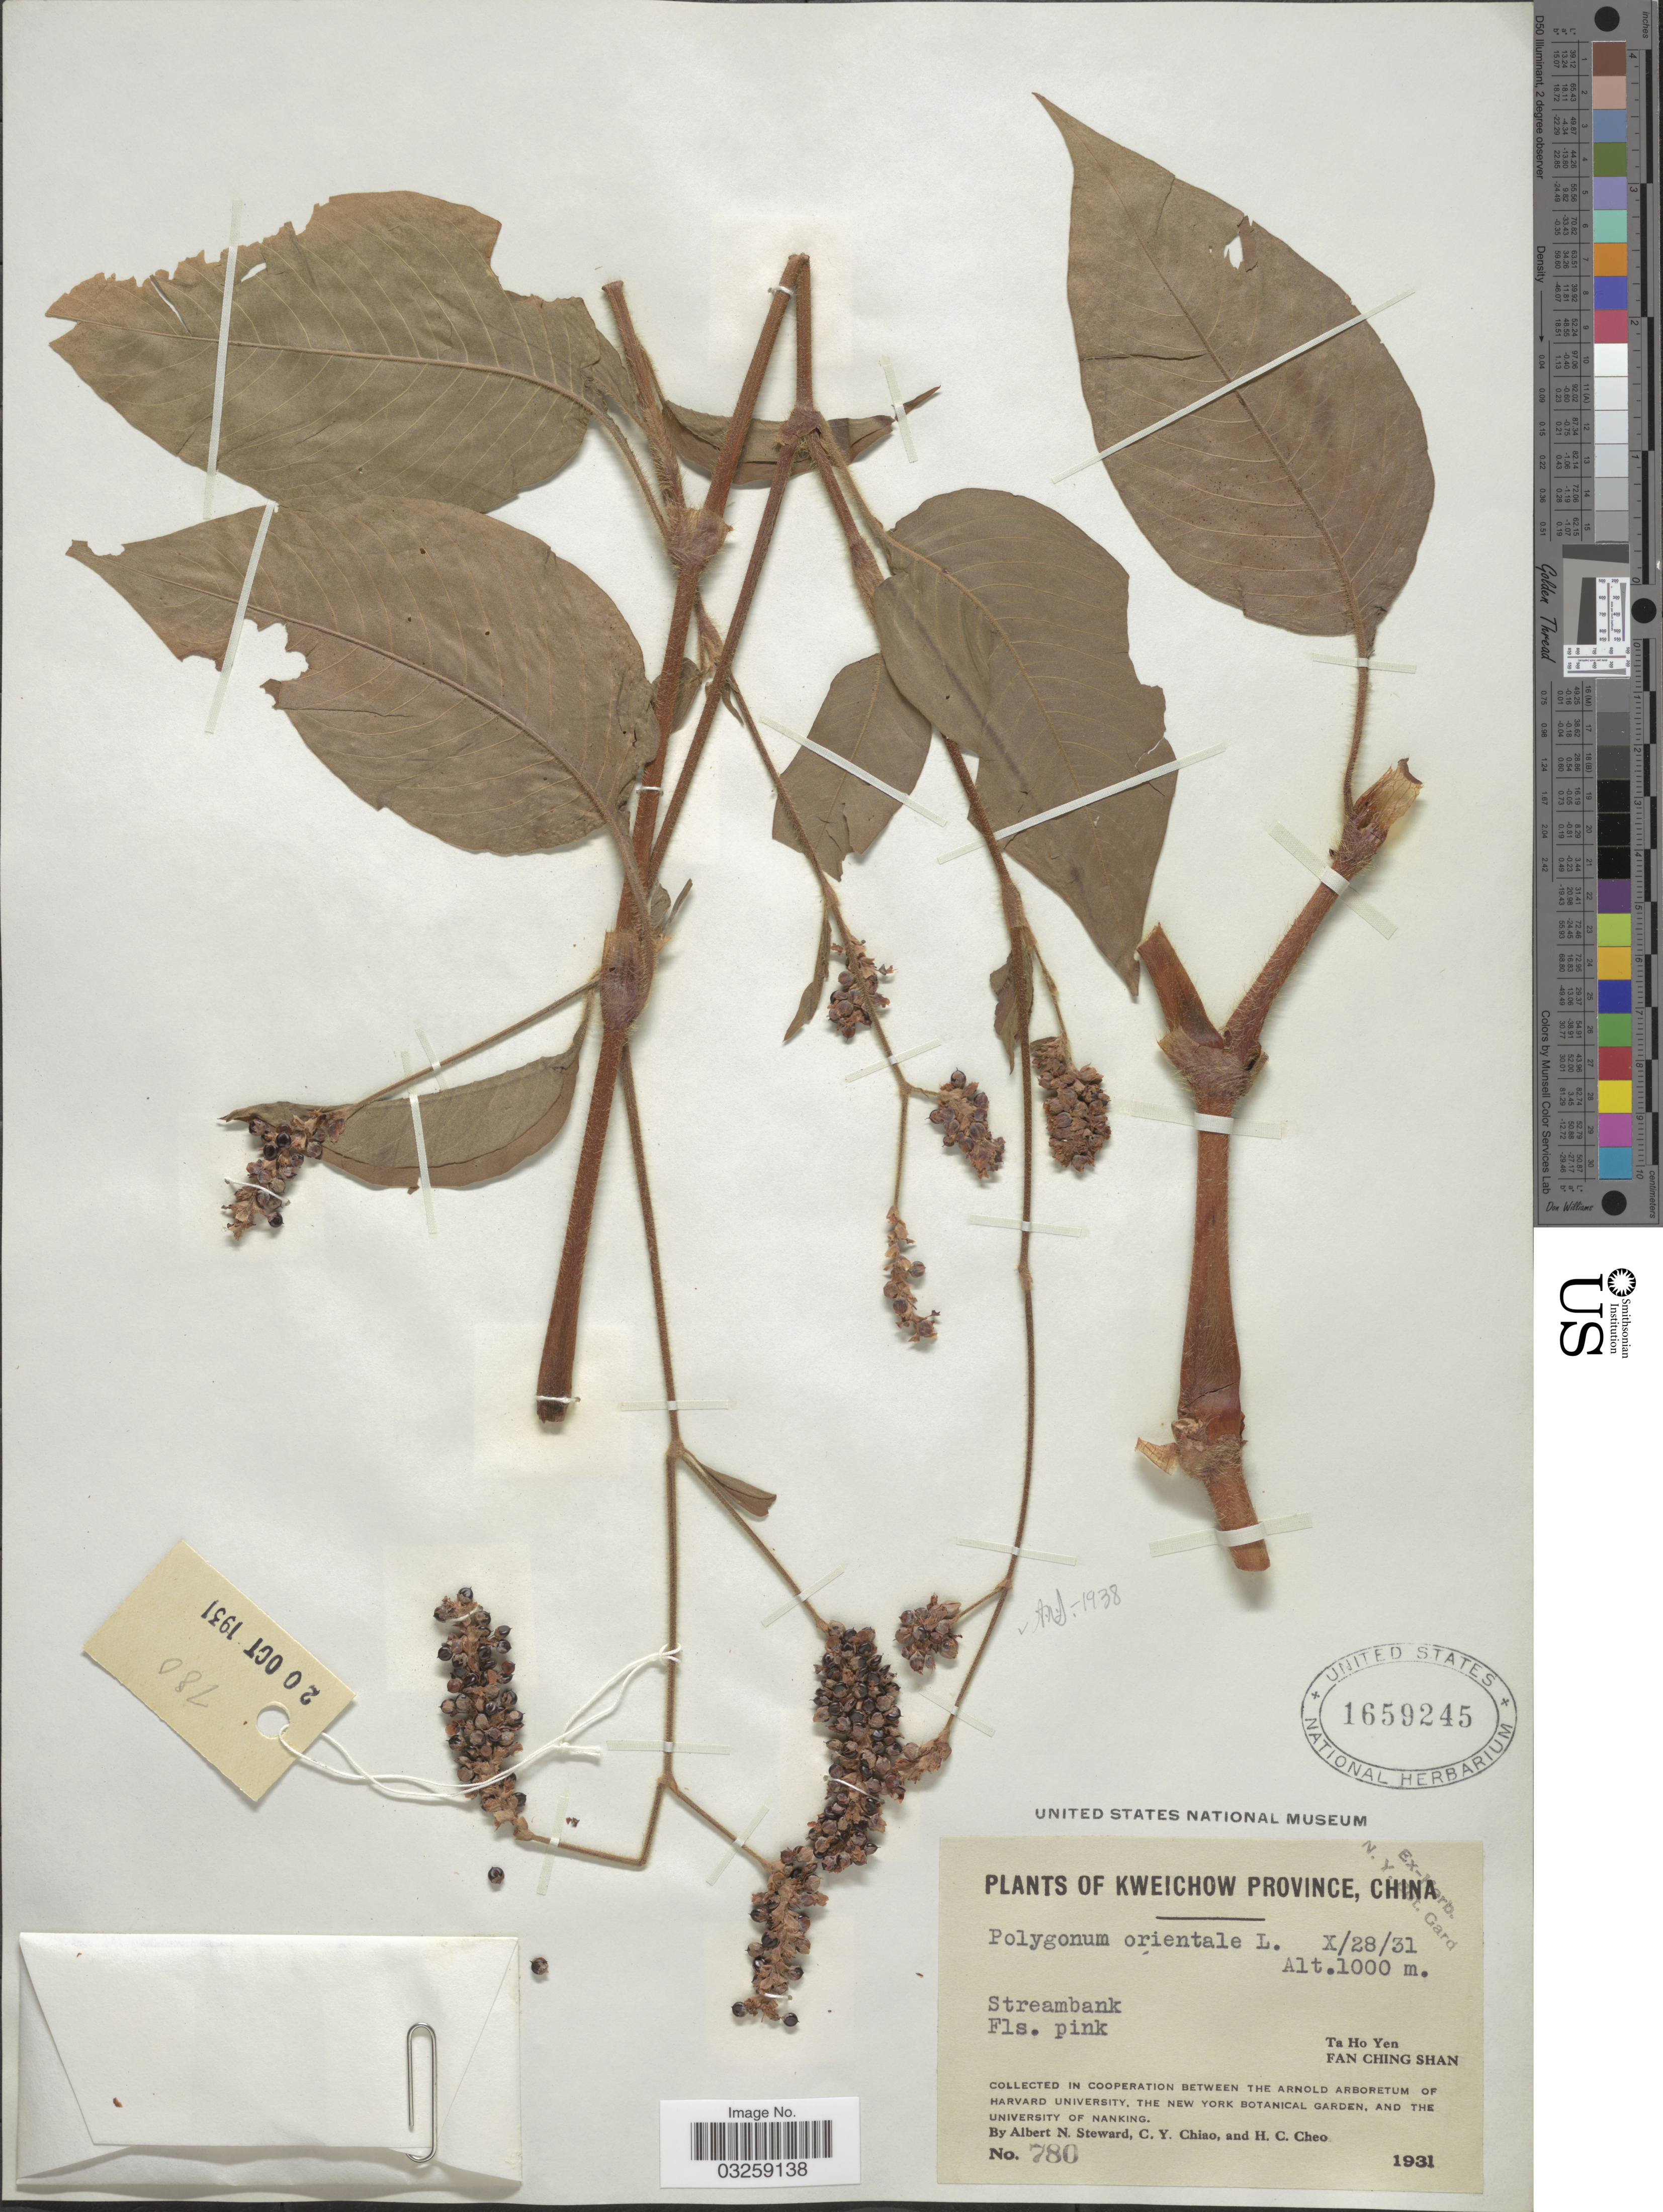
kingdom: Plantae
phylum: Tracheophyta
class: Magnoliopsida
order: Caryophyllales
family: Polygonaceae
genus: Polygonum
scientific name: Polygonum orientale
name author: L.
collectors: A. N. Steward, C. Y. Chiao & H. Cheo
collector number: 780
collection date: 1931-10-28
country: China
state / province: Guizhou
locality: Kweichow Province. Ta Ho Yen. Fan Ching Shan.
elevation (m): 1000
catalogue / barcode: US 1659245